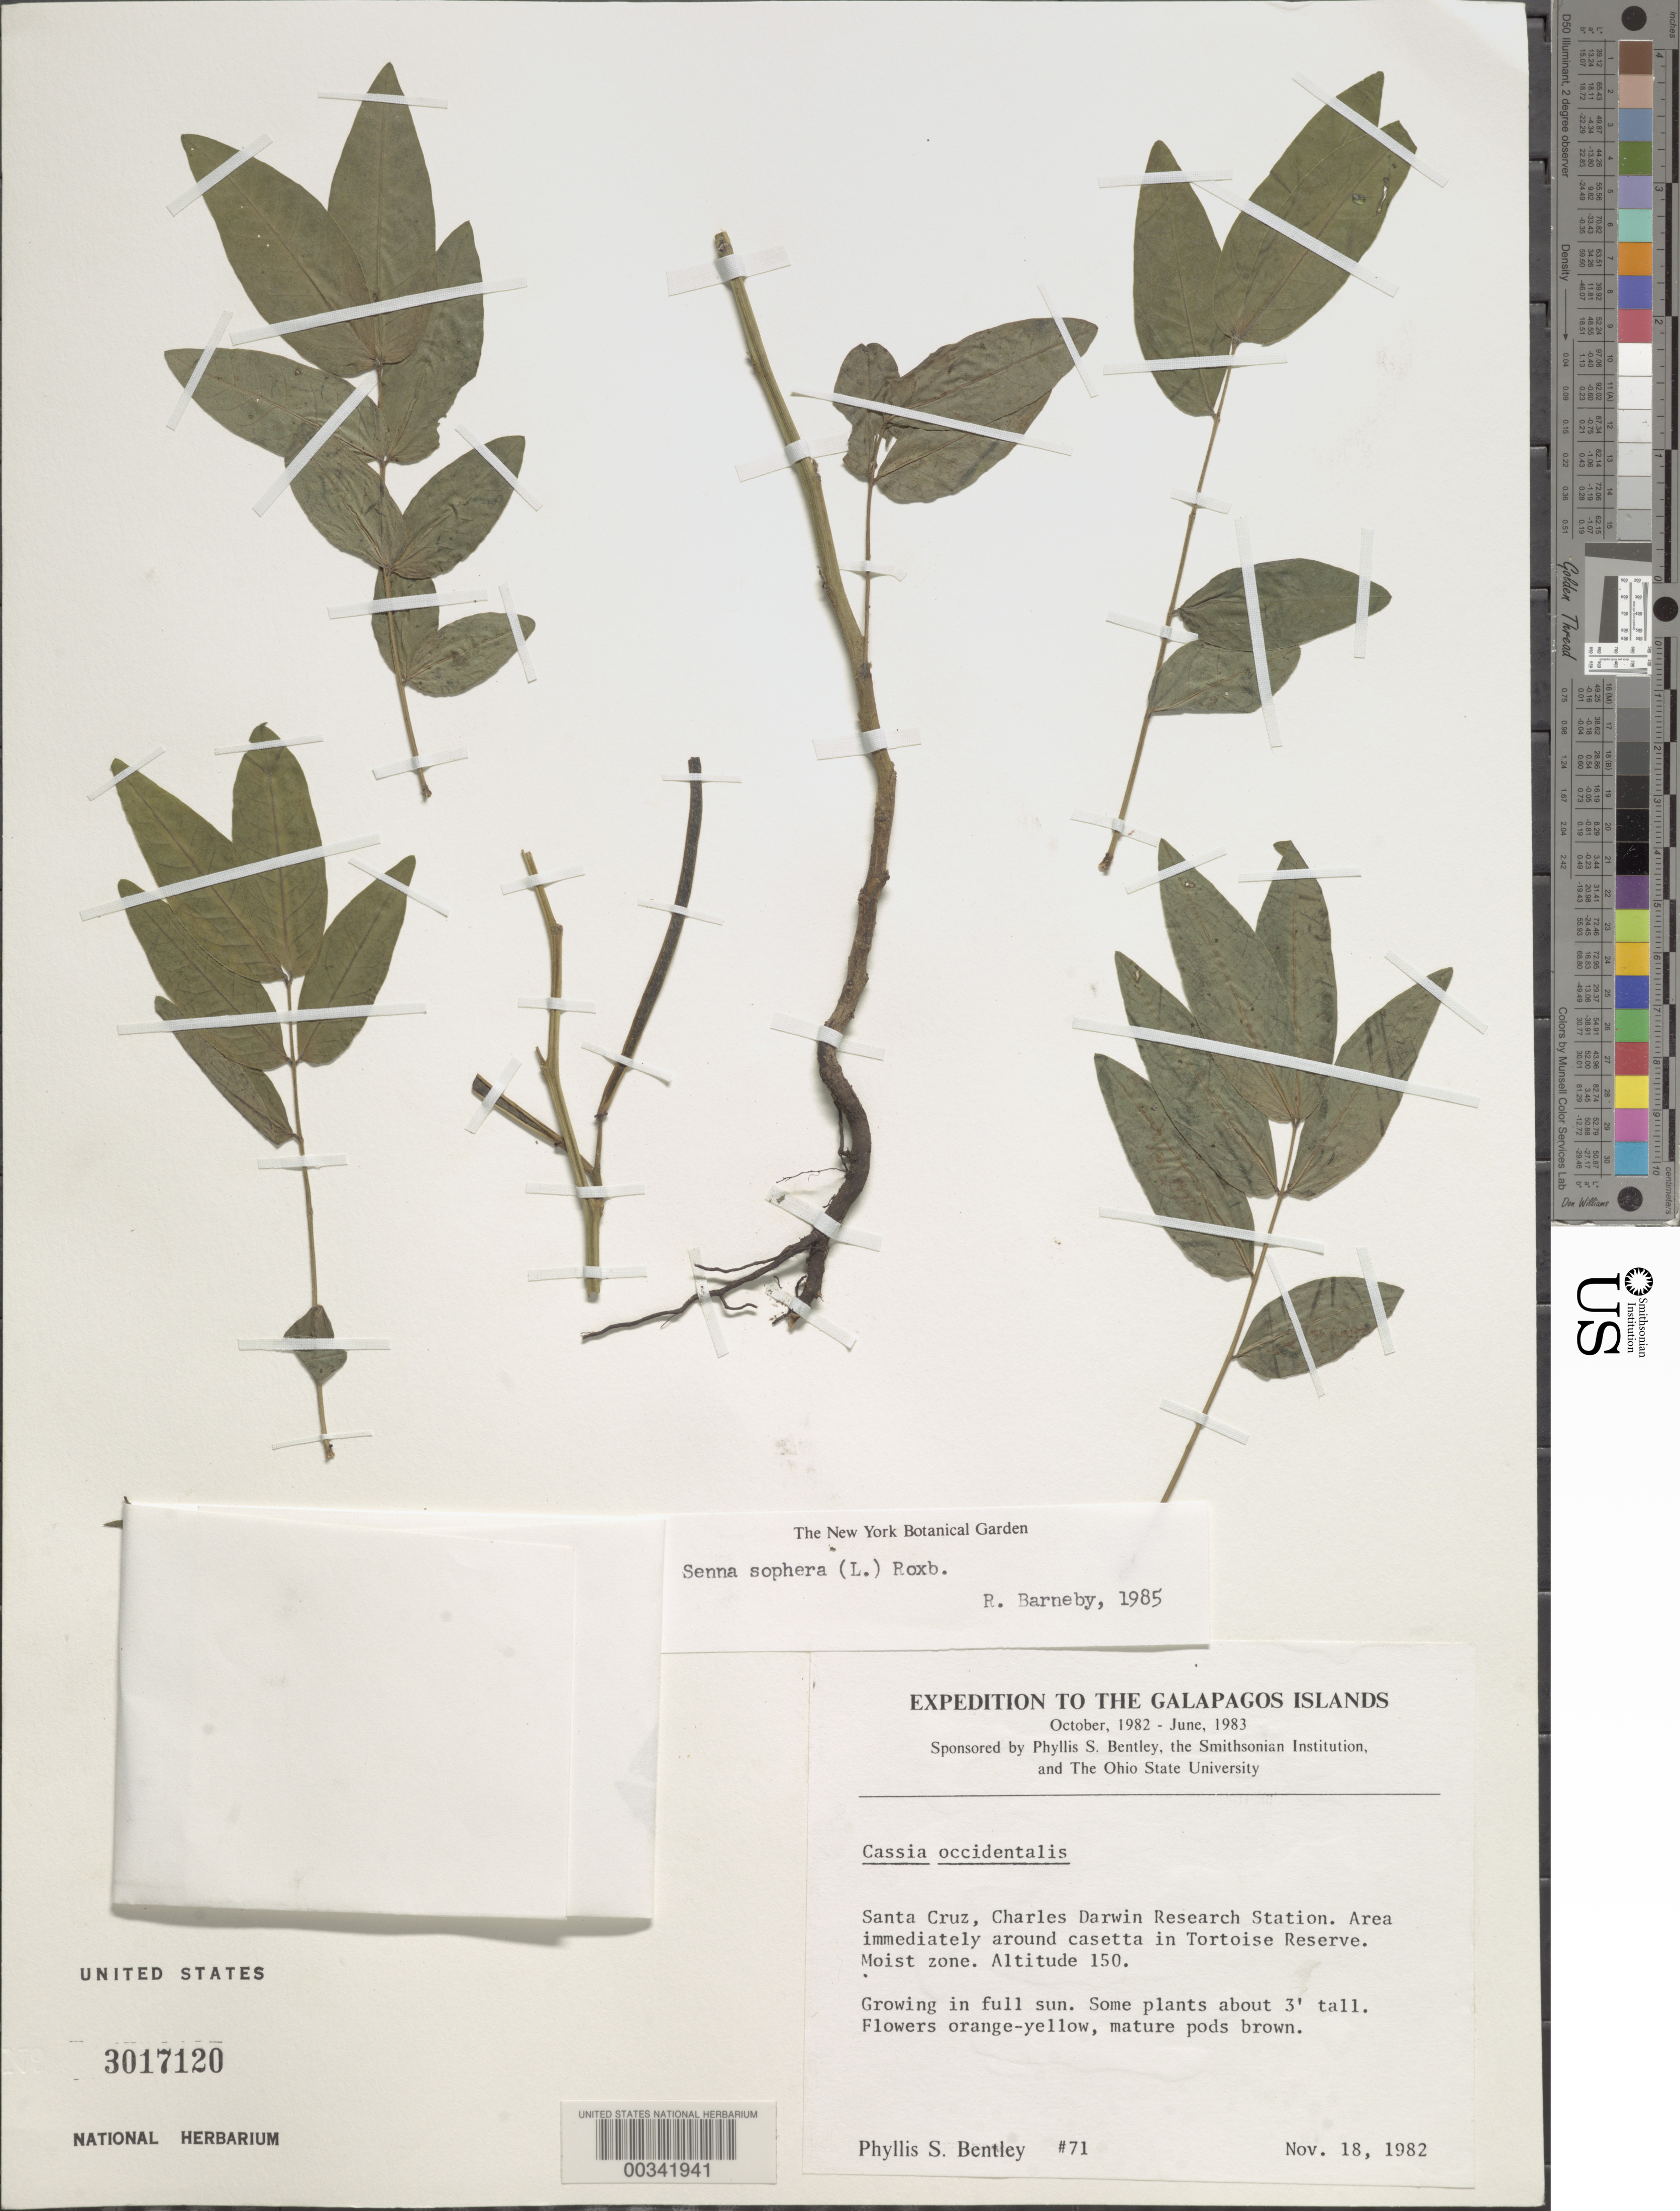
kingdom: Plantae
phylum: Tracheophyta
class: Magnoliopsida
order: Fabales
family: Fabaceae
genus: Senna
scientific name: Senna sophera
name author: (L.) Roxb.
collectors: P. S. Bentley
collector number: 71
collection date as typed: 18 Nov 1982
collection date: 1982-11-18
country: Ecuador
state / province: Colón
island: Santa Cruz [Indefatigable, Chaves]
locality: Charles Darwin Research Station, area immediately around Casetta in tortoise Reserve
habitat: In full sun; moist zone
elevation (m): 150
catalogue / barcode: US 3017120